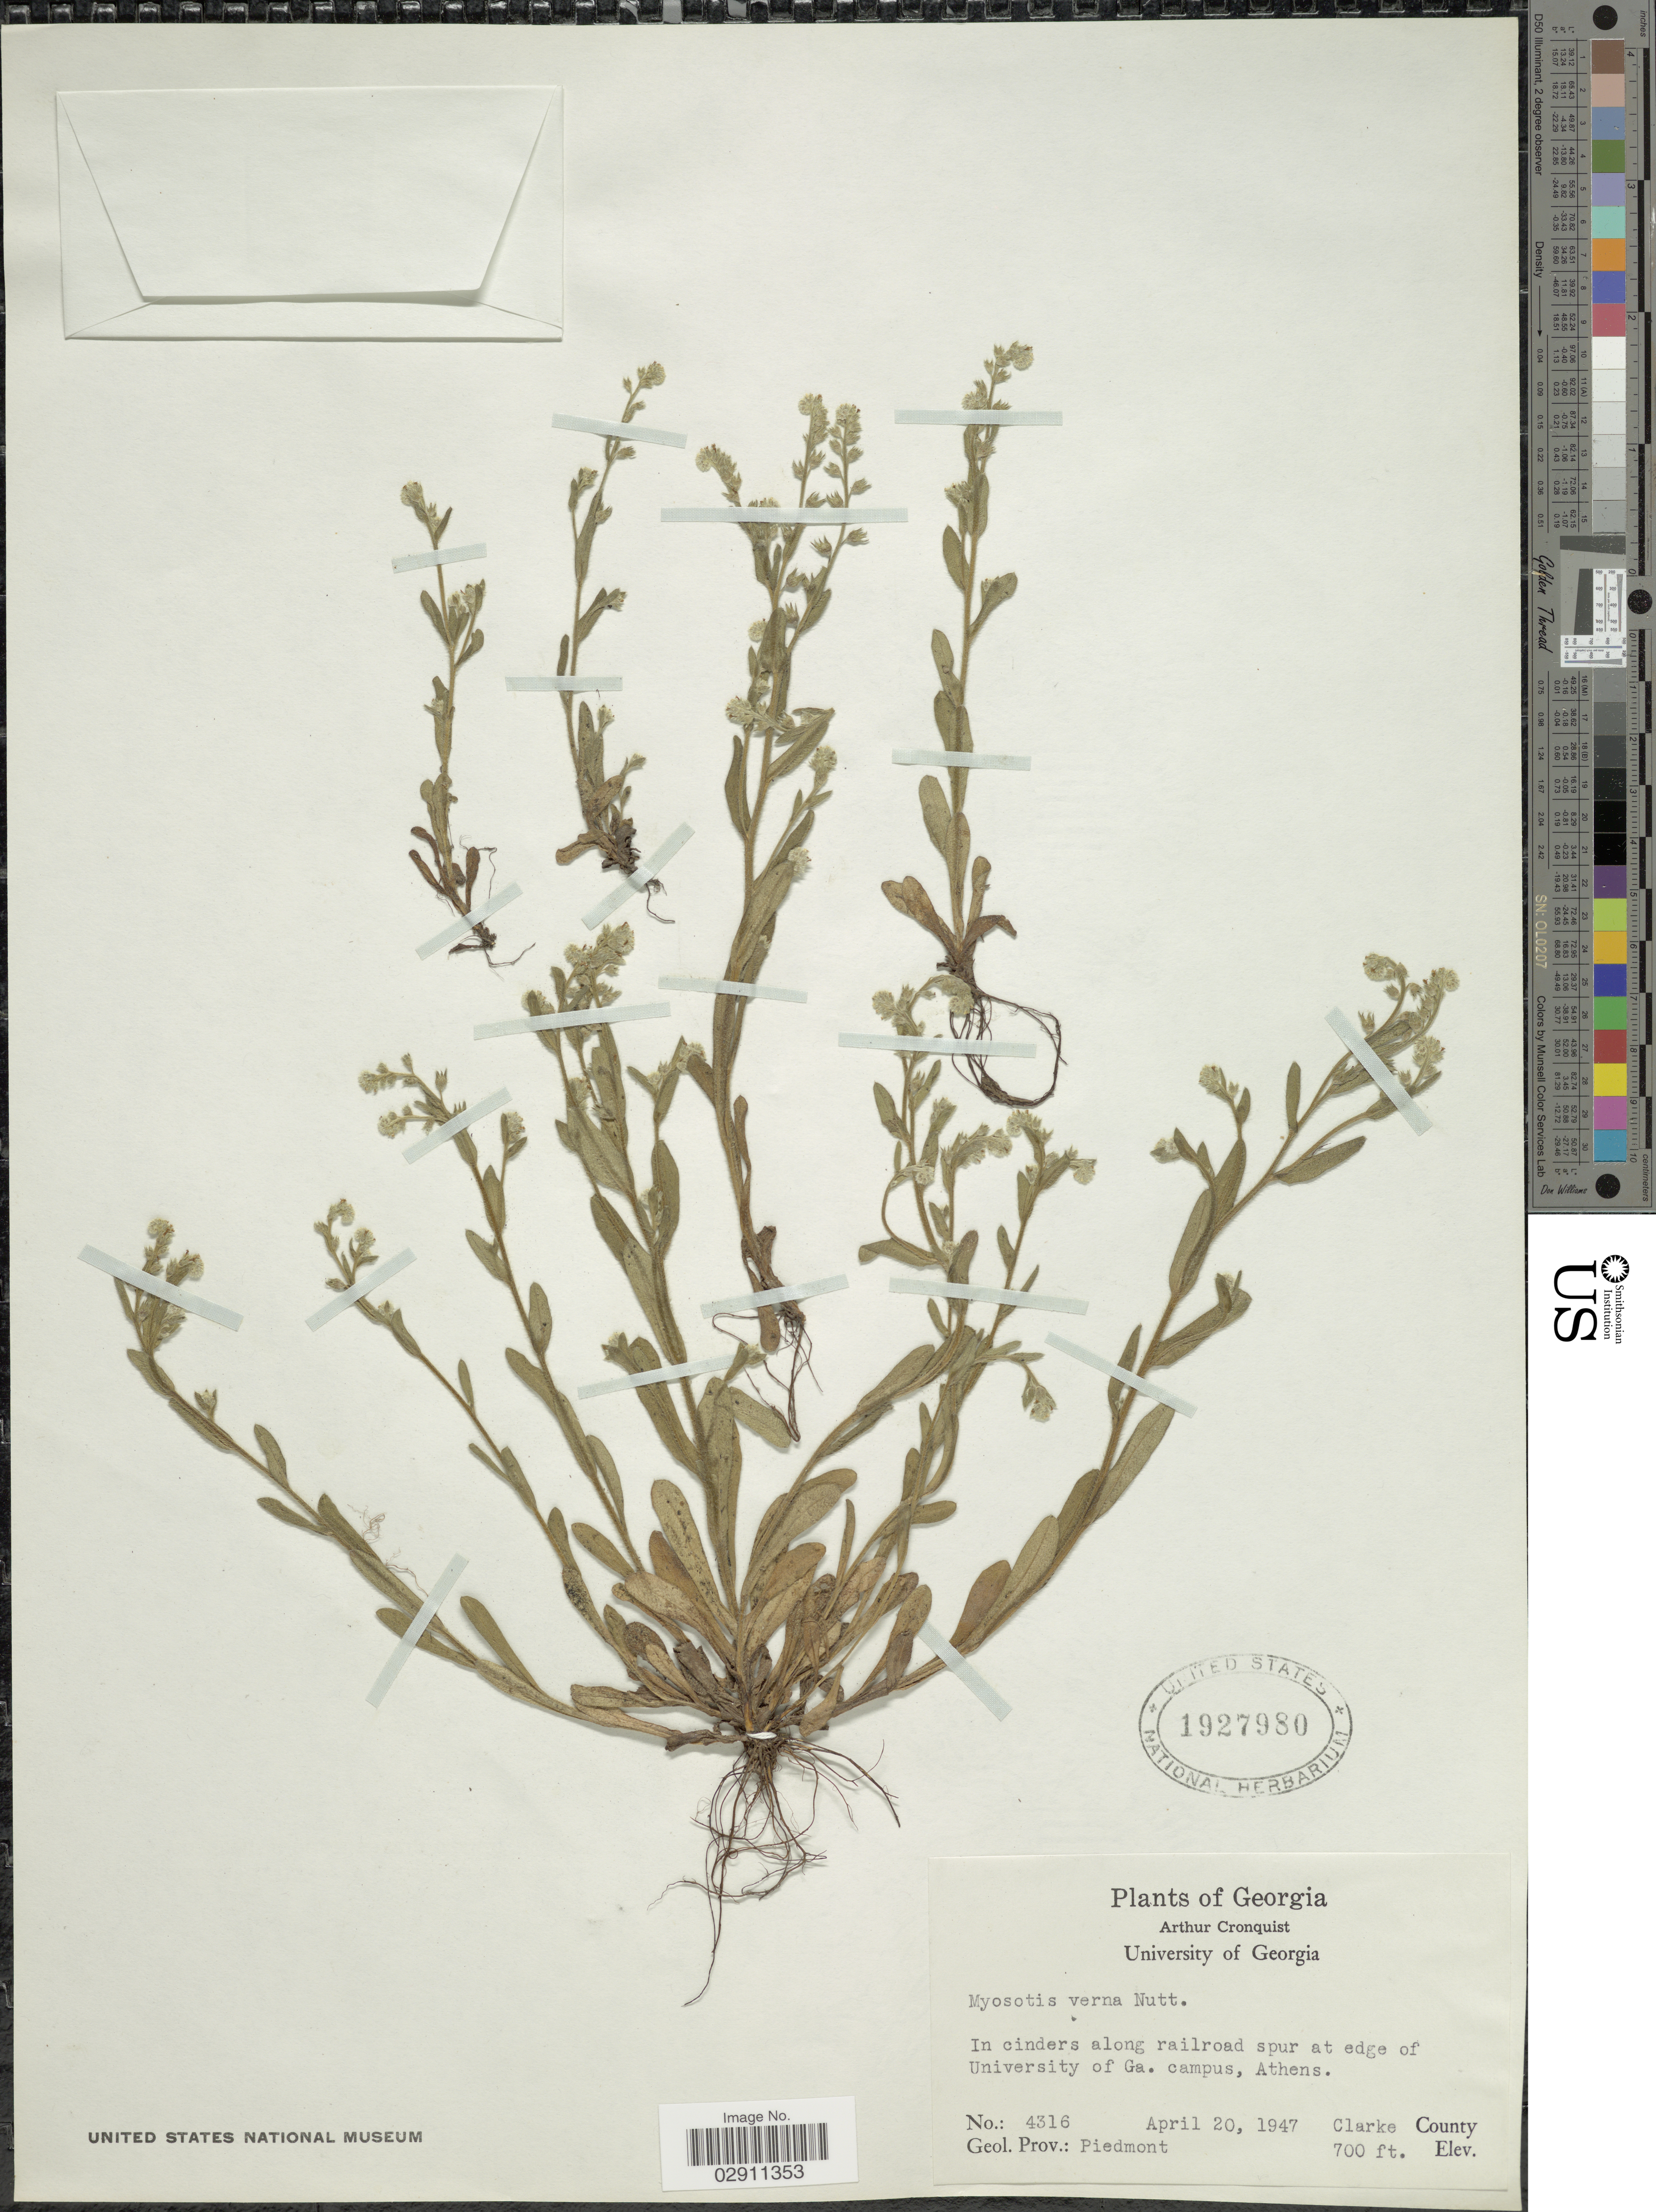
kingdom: Plantae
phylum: Tracheophyta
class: Magnoliopsida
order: Boraginales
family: Boraginaceae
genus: Myosotis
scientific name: Myosotis verna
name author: Nutt.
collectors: A. J. Cronquist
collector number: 4316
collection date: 1947-04-20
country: United States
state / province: Georgia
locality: In cinders along railroad spur at edge of University of Ga. campus, Athens. Clarke County. Geol. Prov.: Piedmont.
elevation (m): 213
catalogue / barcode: US 1927980